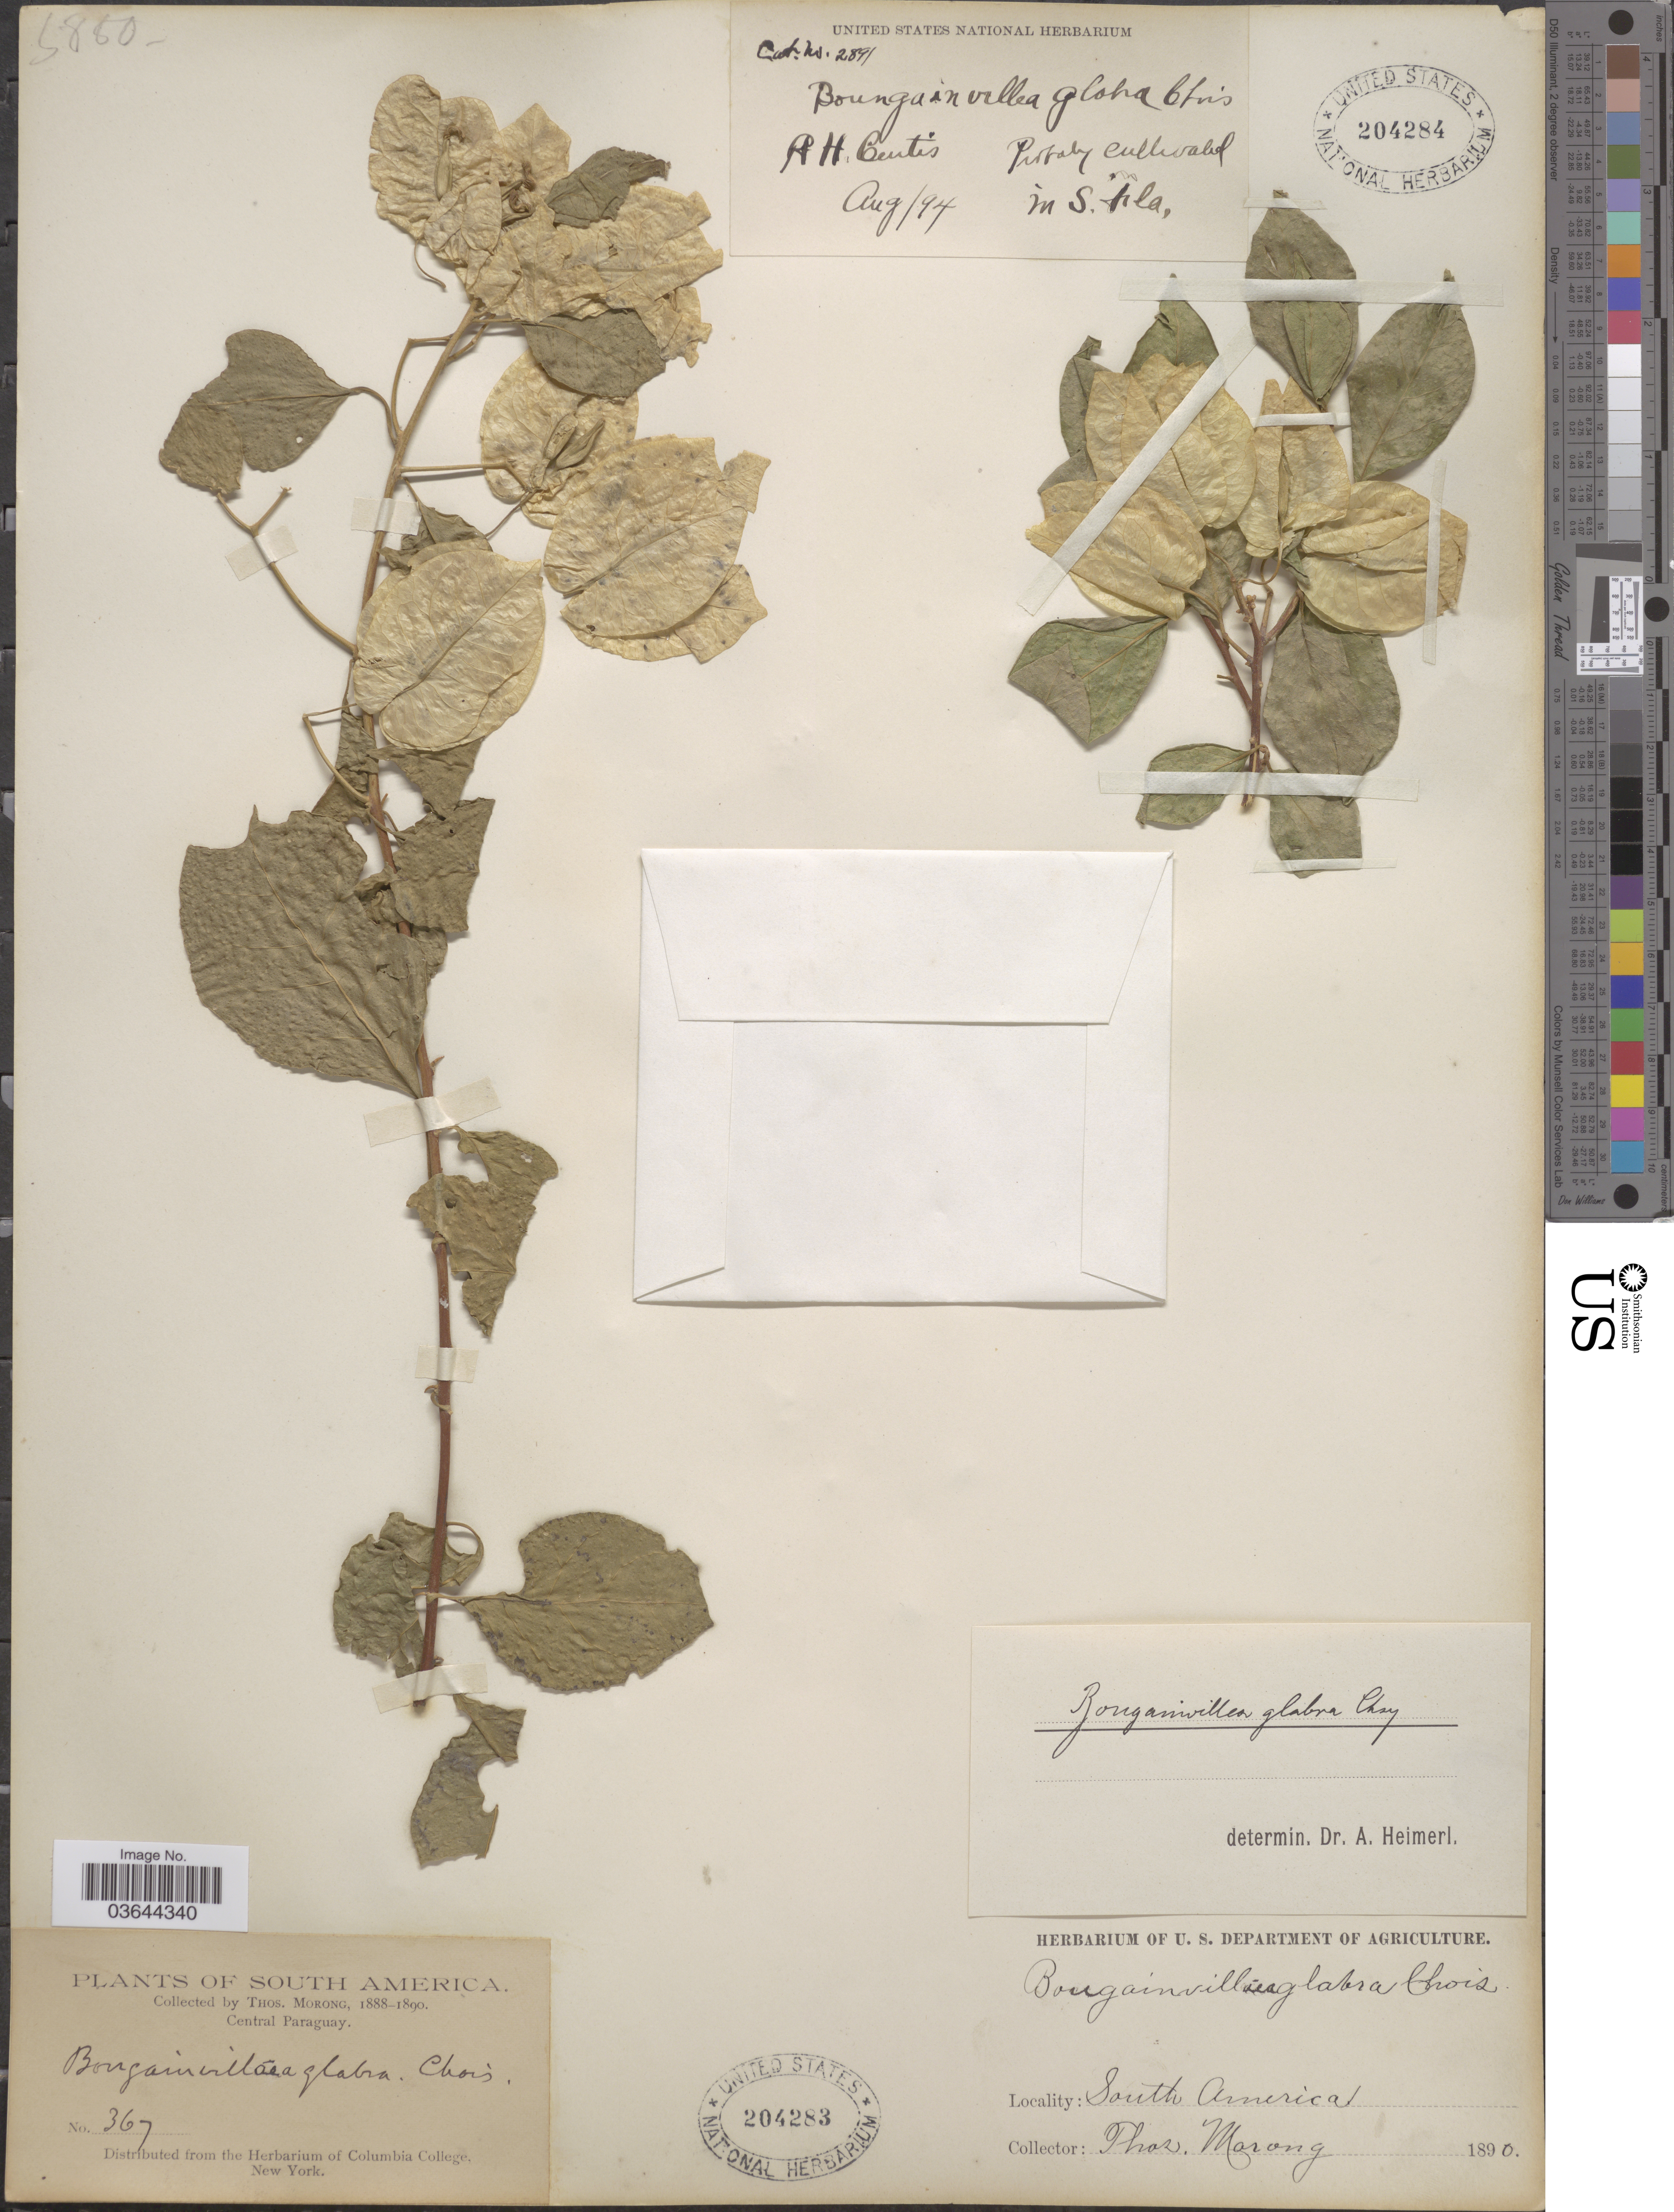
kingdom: Plantae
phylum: Tracheophyta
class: Magnoliopsida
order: Caryophyllales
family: Nyctaginaceae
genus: Bougainvillea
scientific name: Bougainvillea glabra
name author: Choisy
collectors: ex herb. T. Morong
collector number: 367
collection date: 1890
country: Paraguay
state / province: Central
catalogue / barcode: US 204283